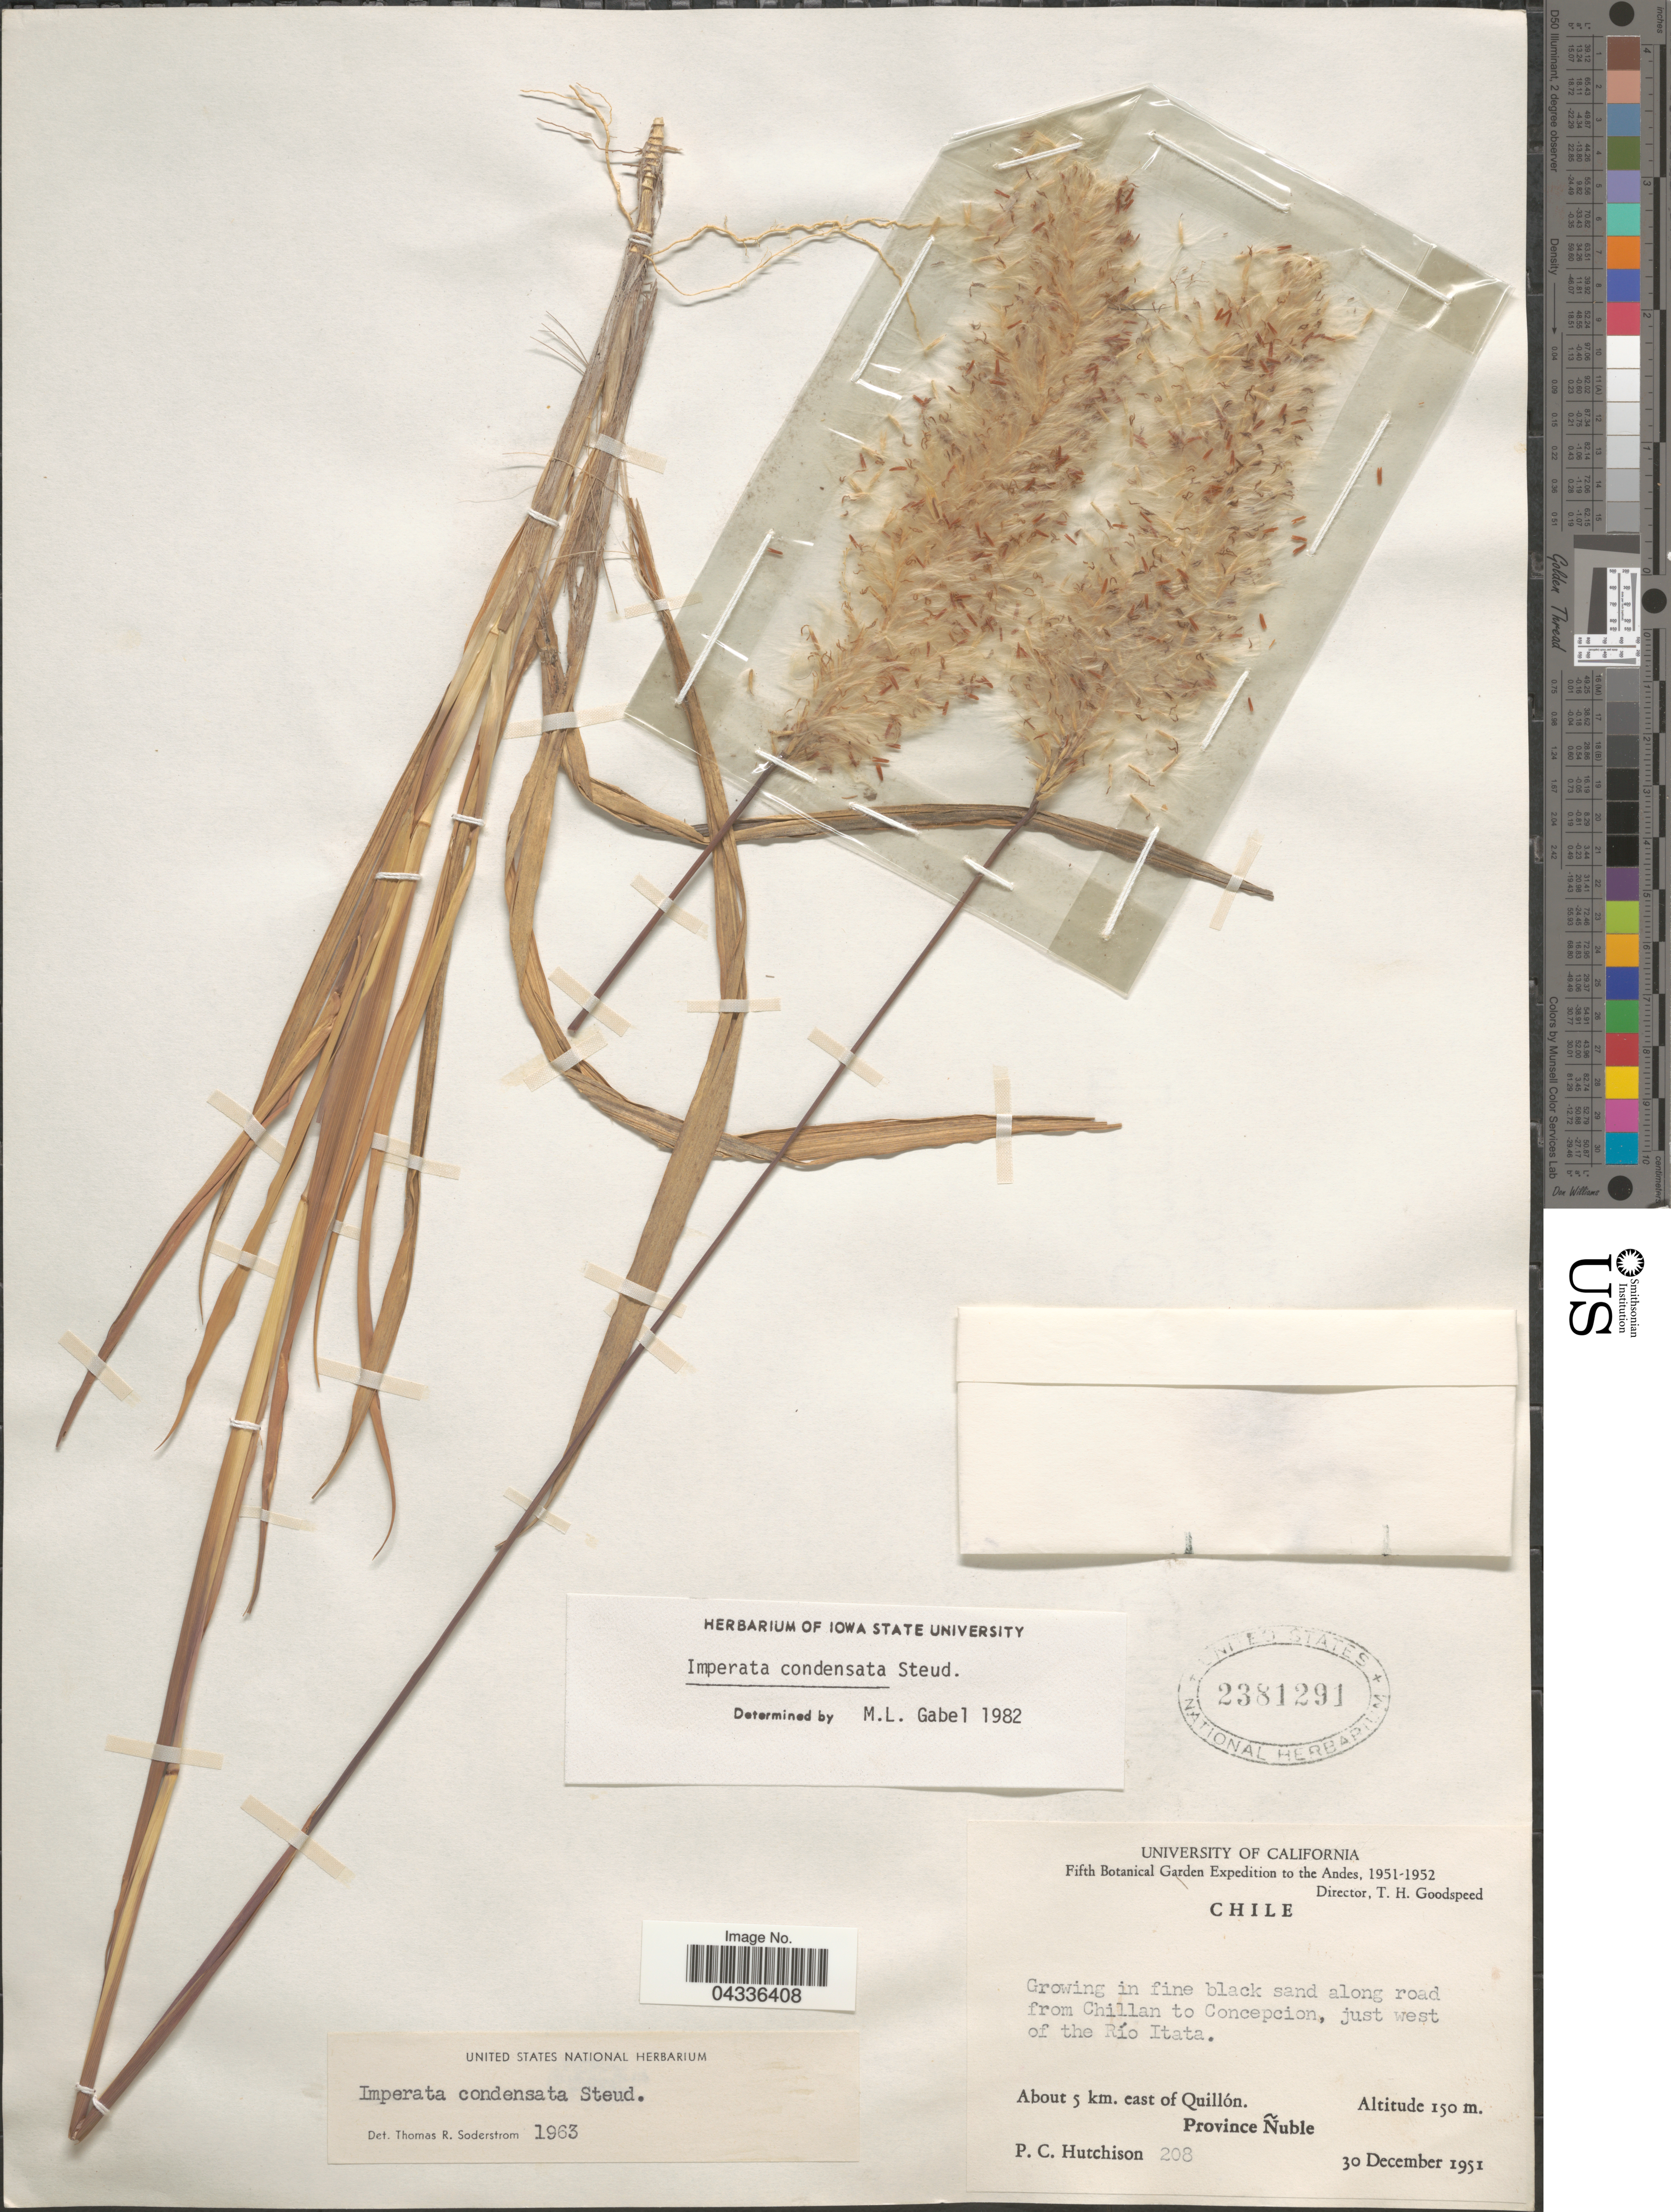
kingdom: Plantae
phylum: Tracheophyta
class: Liliopsida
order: Poales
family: Poaceae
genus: Imperata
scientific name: Imperata condensata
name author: Steud.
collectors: P. C. Hutchison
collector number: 208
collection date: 1951-12-30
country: Chile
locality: Fifth Botanical Garden Expedition to the Andes, 1951-1952. Growing in fine black sand along road from Chillan to Concepcion, just west of the Río Itata. About 5 km. east of Quillòn. Province Ñuble.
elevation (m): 150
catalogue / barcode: US 2381291